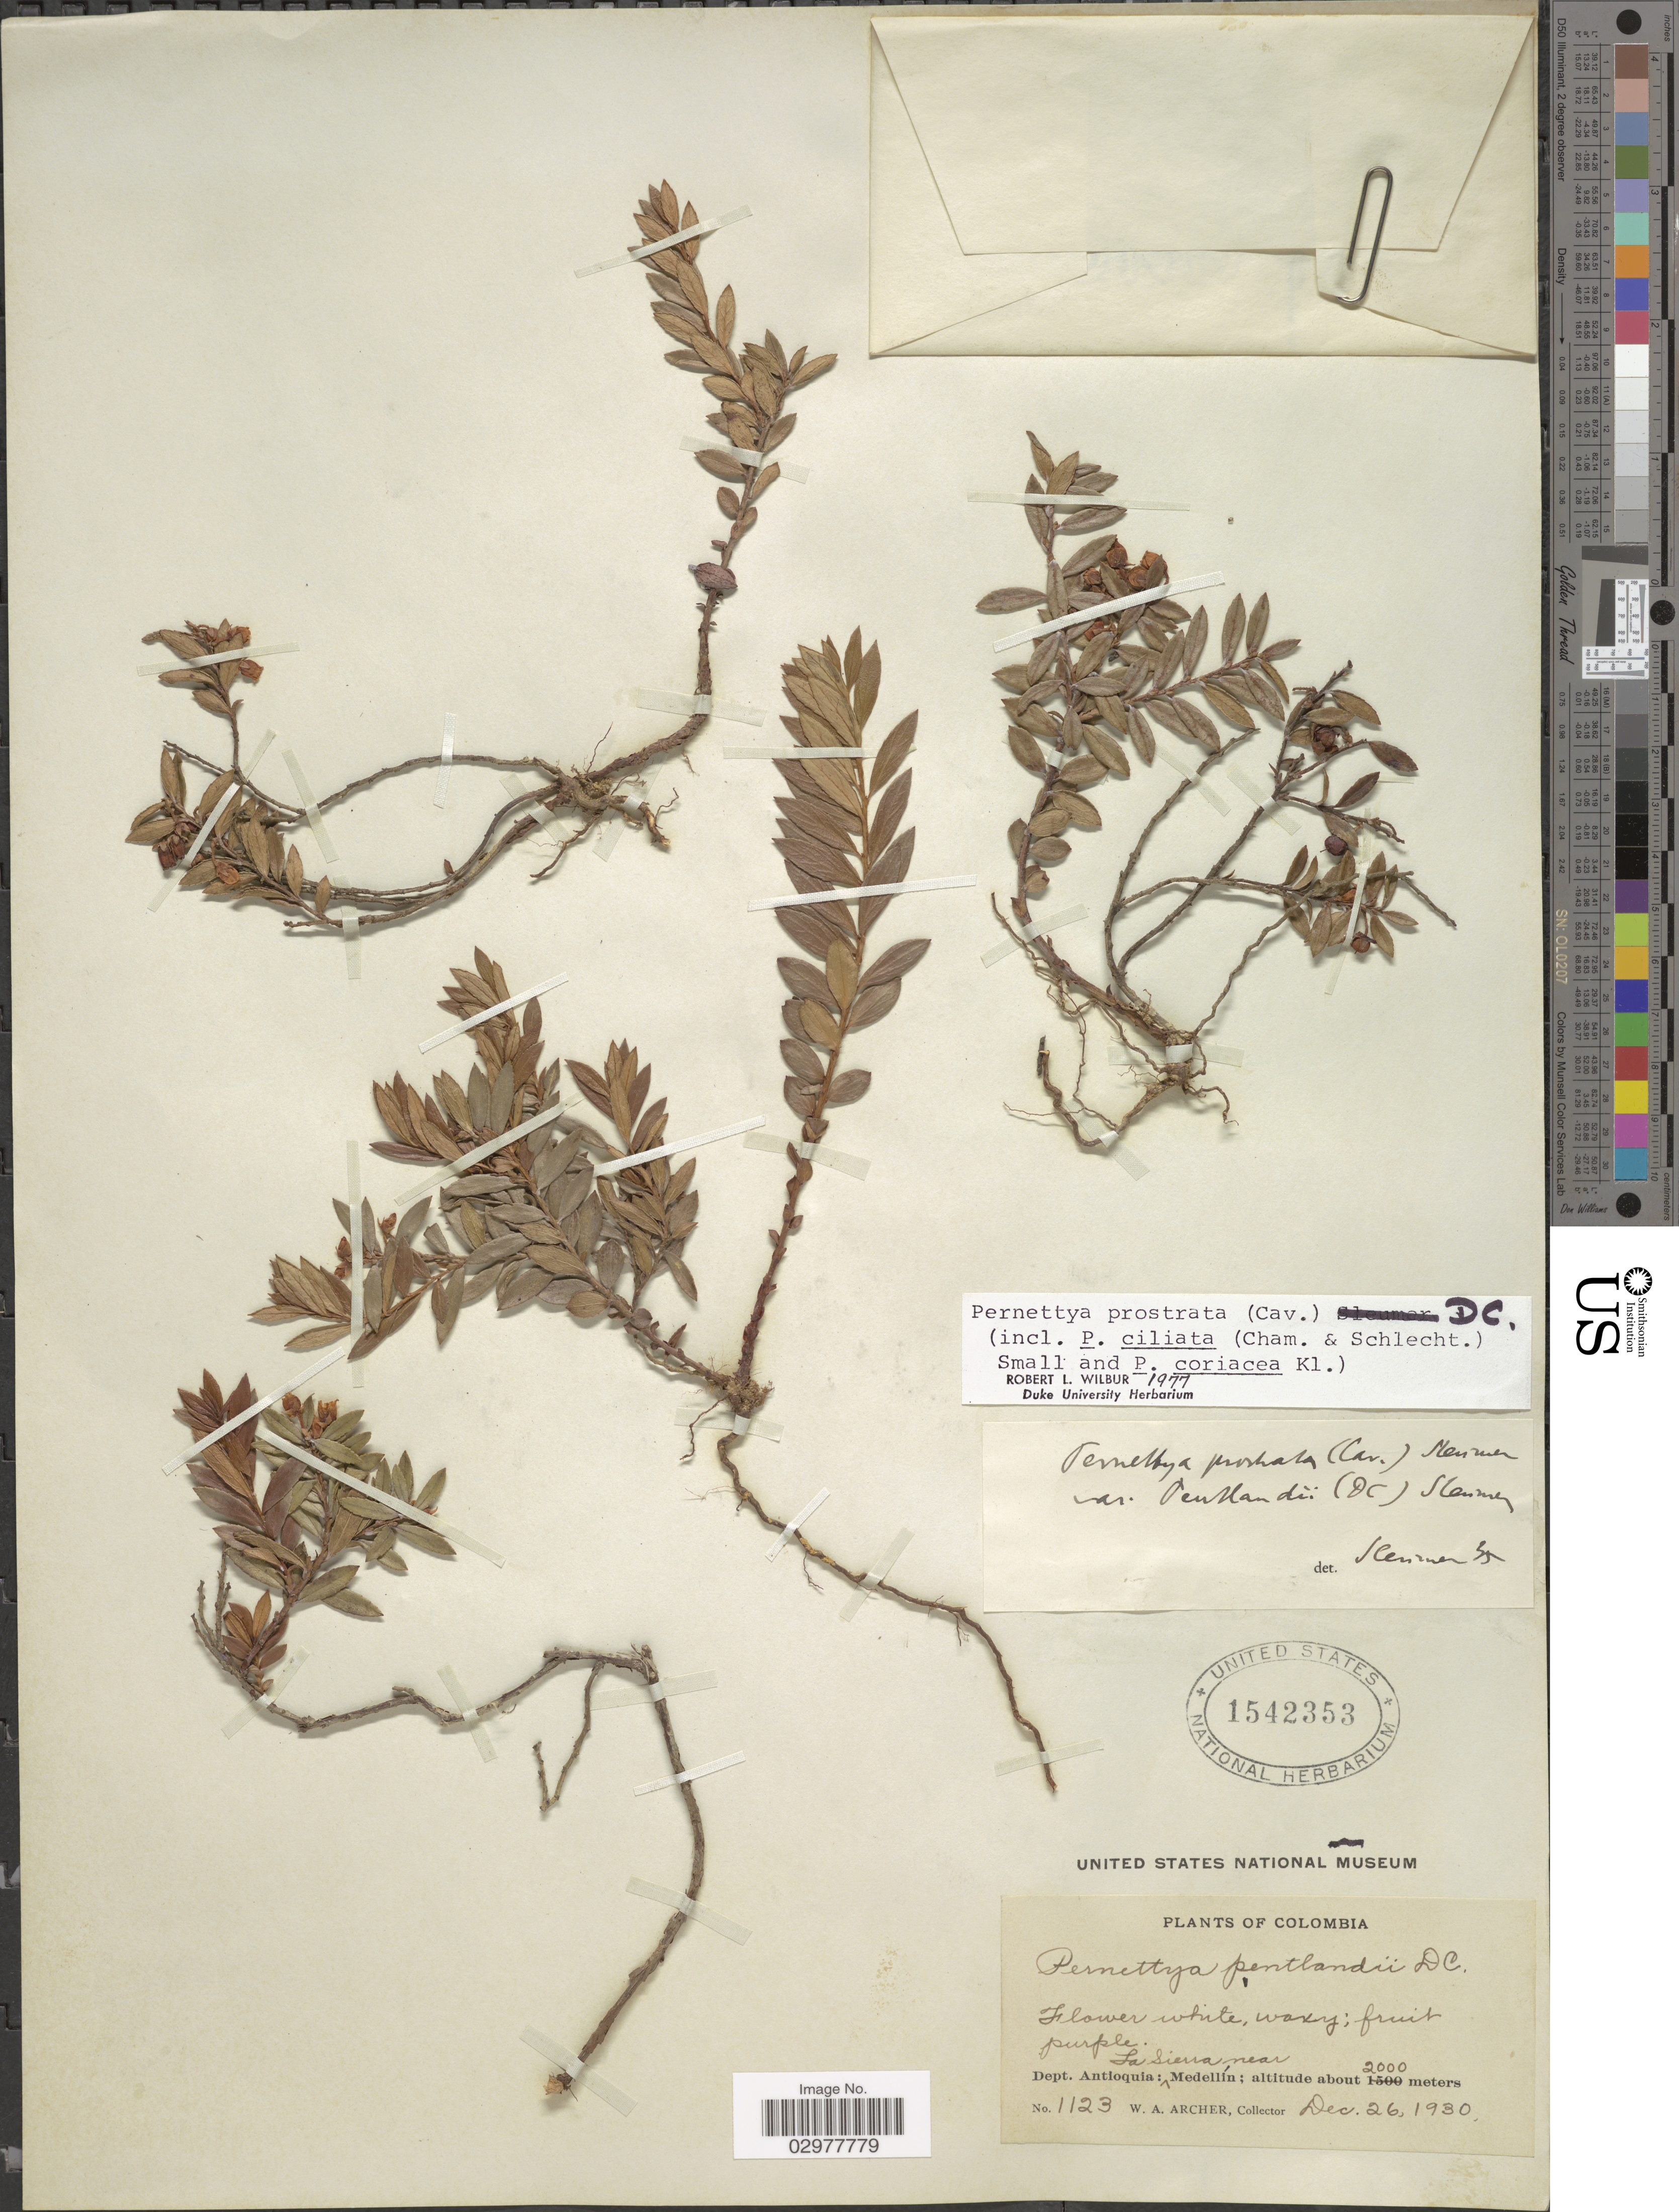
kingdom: Plantae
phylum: Tracheophyta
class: Magnoliopsida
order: Ericales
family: Ericaceae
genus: Pernettya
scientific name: Pernettya prostrata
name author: (Cav.) DC.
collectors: W. Archer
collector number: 1123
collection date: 1930-12-26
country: Colombia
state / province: Antioquia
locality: Dept. Antioquia: La Sierra near Medellín.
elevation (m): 2000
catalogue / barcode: US 1542353